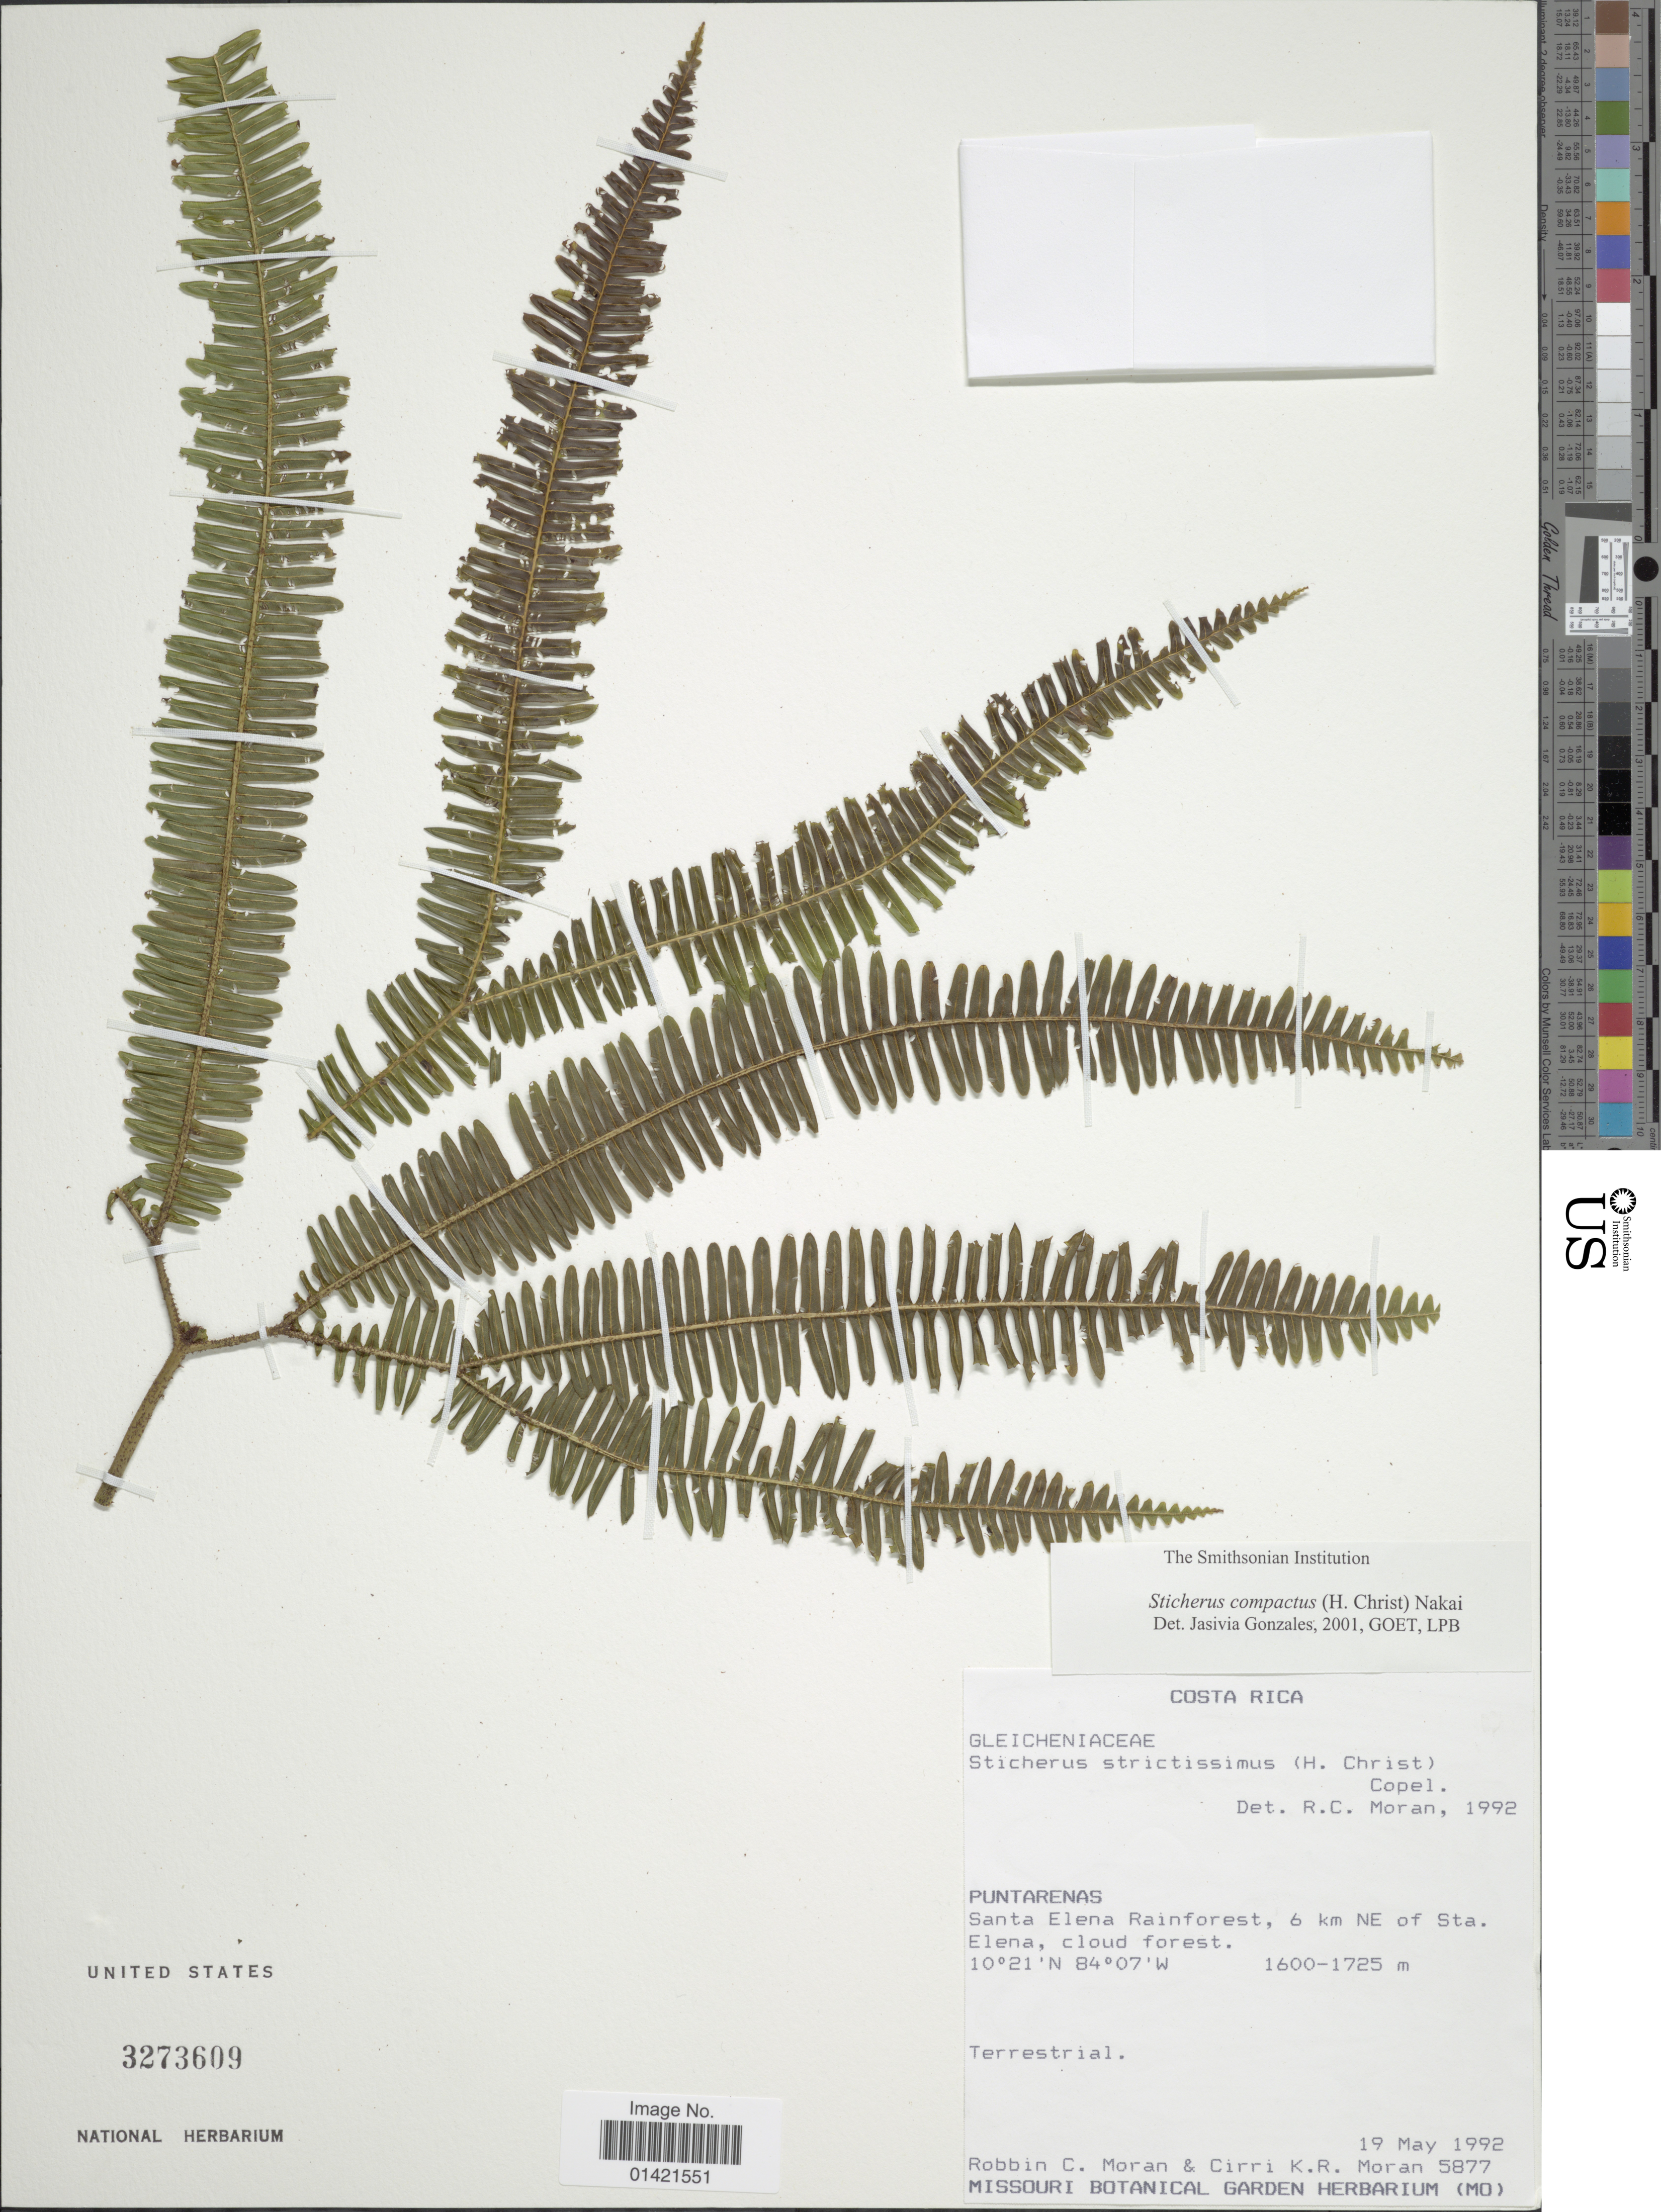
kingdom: Plantae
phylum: Tracheophyta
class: Polypodiopsida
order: Gleicheniales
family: Gleicheniaceae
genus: Sticherus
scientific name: Sticherus compactus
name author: (Christ) Nakai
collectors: R. C. Moran & C. Moran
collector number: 5877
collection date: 1992-05-19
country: Costa Rica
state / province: Puntarenas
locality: Santa Elena Rainforest, 6 km NE of Sta. Elena.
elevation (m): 1600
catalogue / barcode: US 3273609